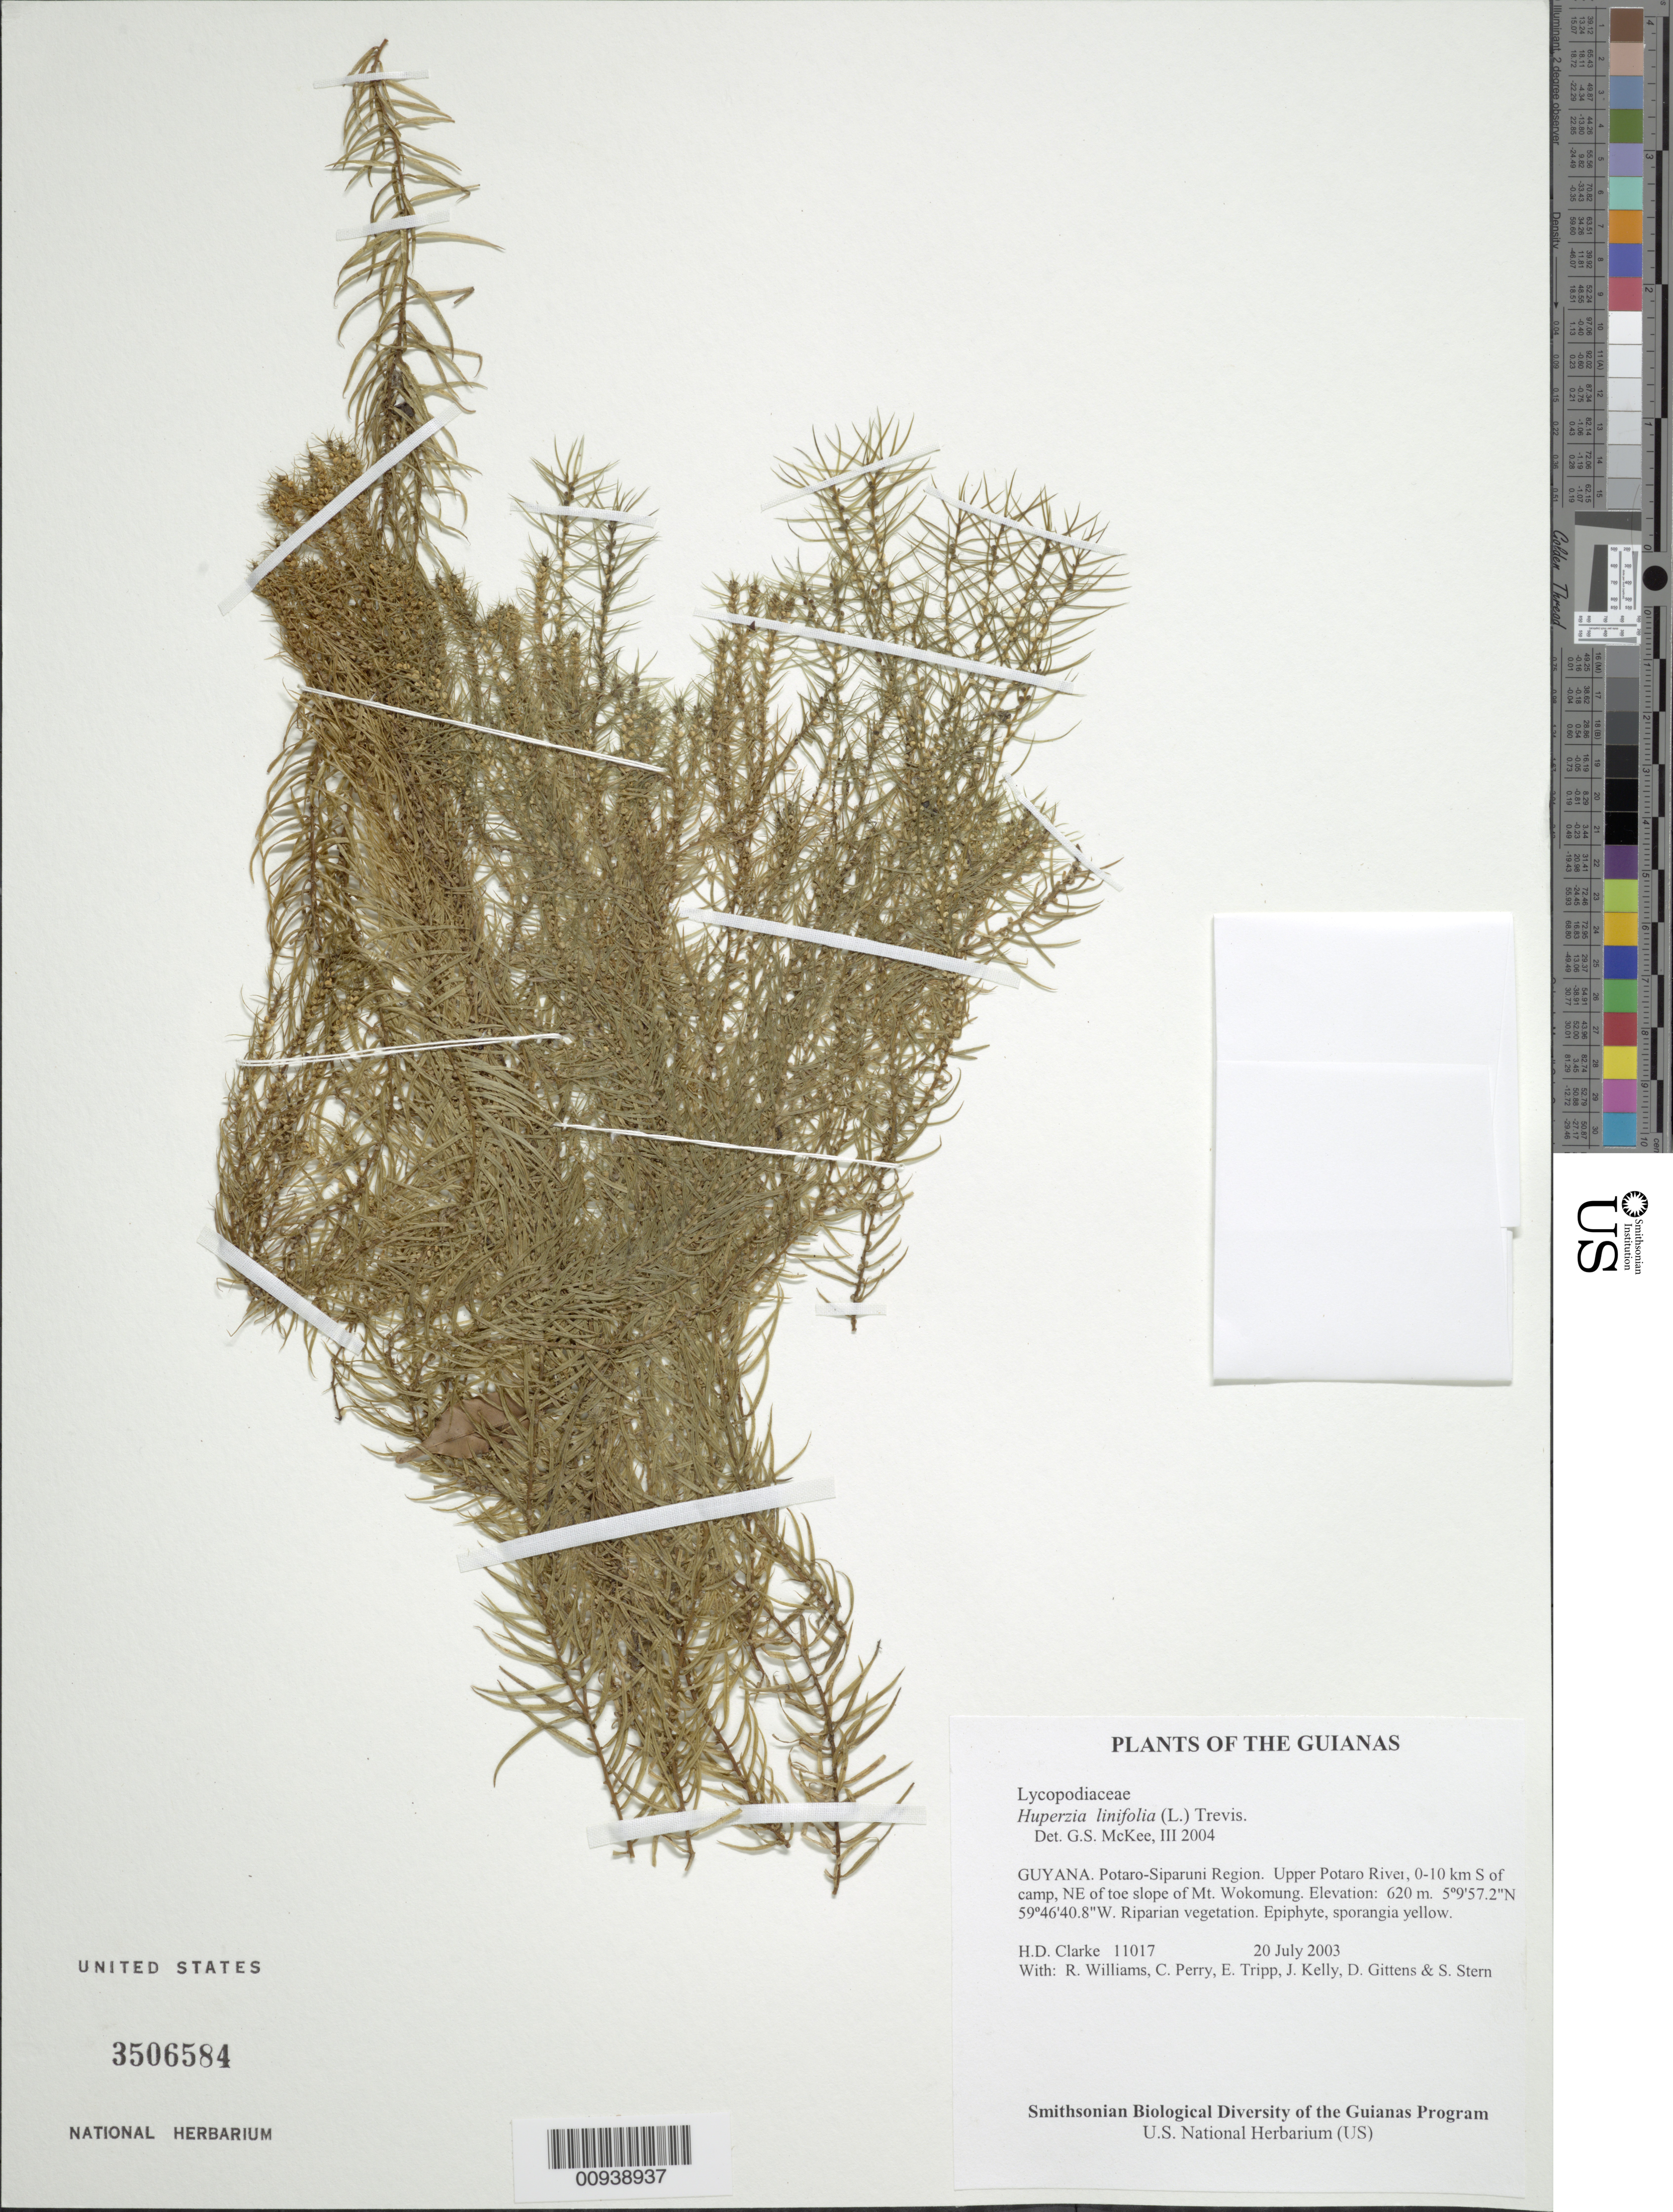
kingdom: Plantae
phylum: Tracheophyta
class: Lycopodiopsida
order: Lycopodiales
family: Lycopodiaceae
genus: Phlegmariurus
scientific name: Phlegmariurus linifolius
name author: (L.) B. Øllg.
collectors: H. D. Clarke, R. Williams, C. Perry, E. Tripp, J. Kelly, D. Gittens & S. R. Stern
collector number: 11017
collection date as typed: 20 July 2003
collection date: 2003-07-20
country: Guyana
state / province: Potaro-Siparuni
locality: Upper Potaro River, 0-10 km S of camp, NE of toe slope of Mt. Wokomung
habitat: Riparian vegetation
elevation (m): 620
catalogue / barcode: US 3506584